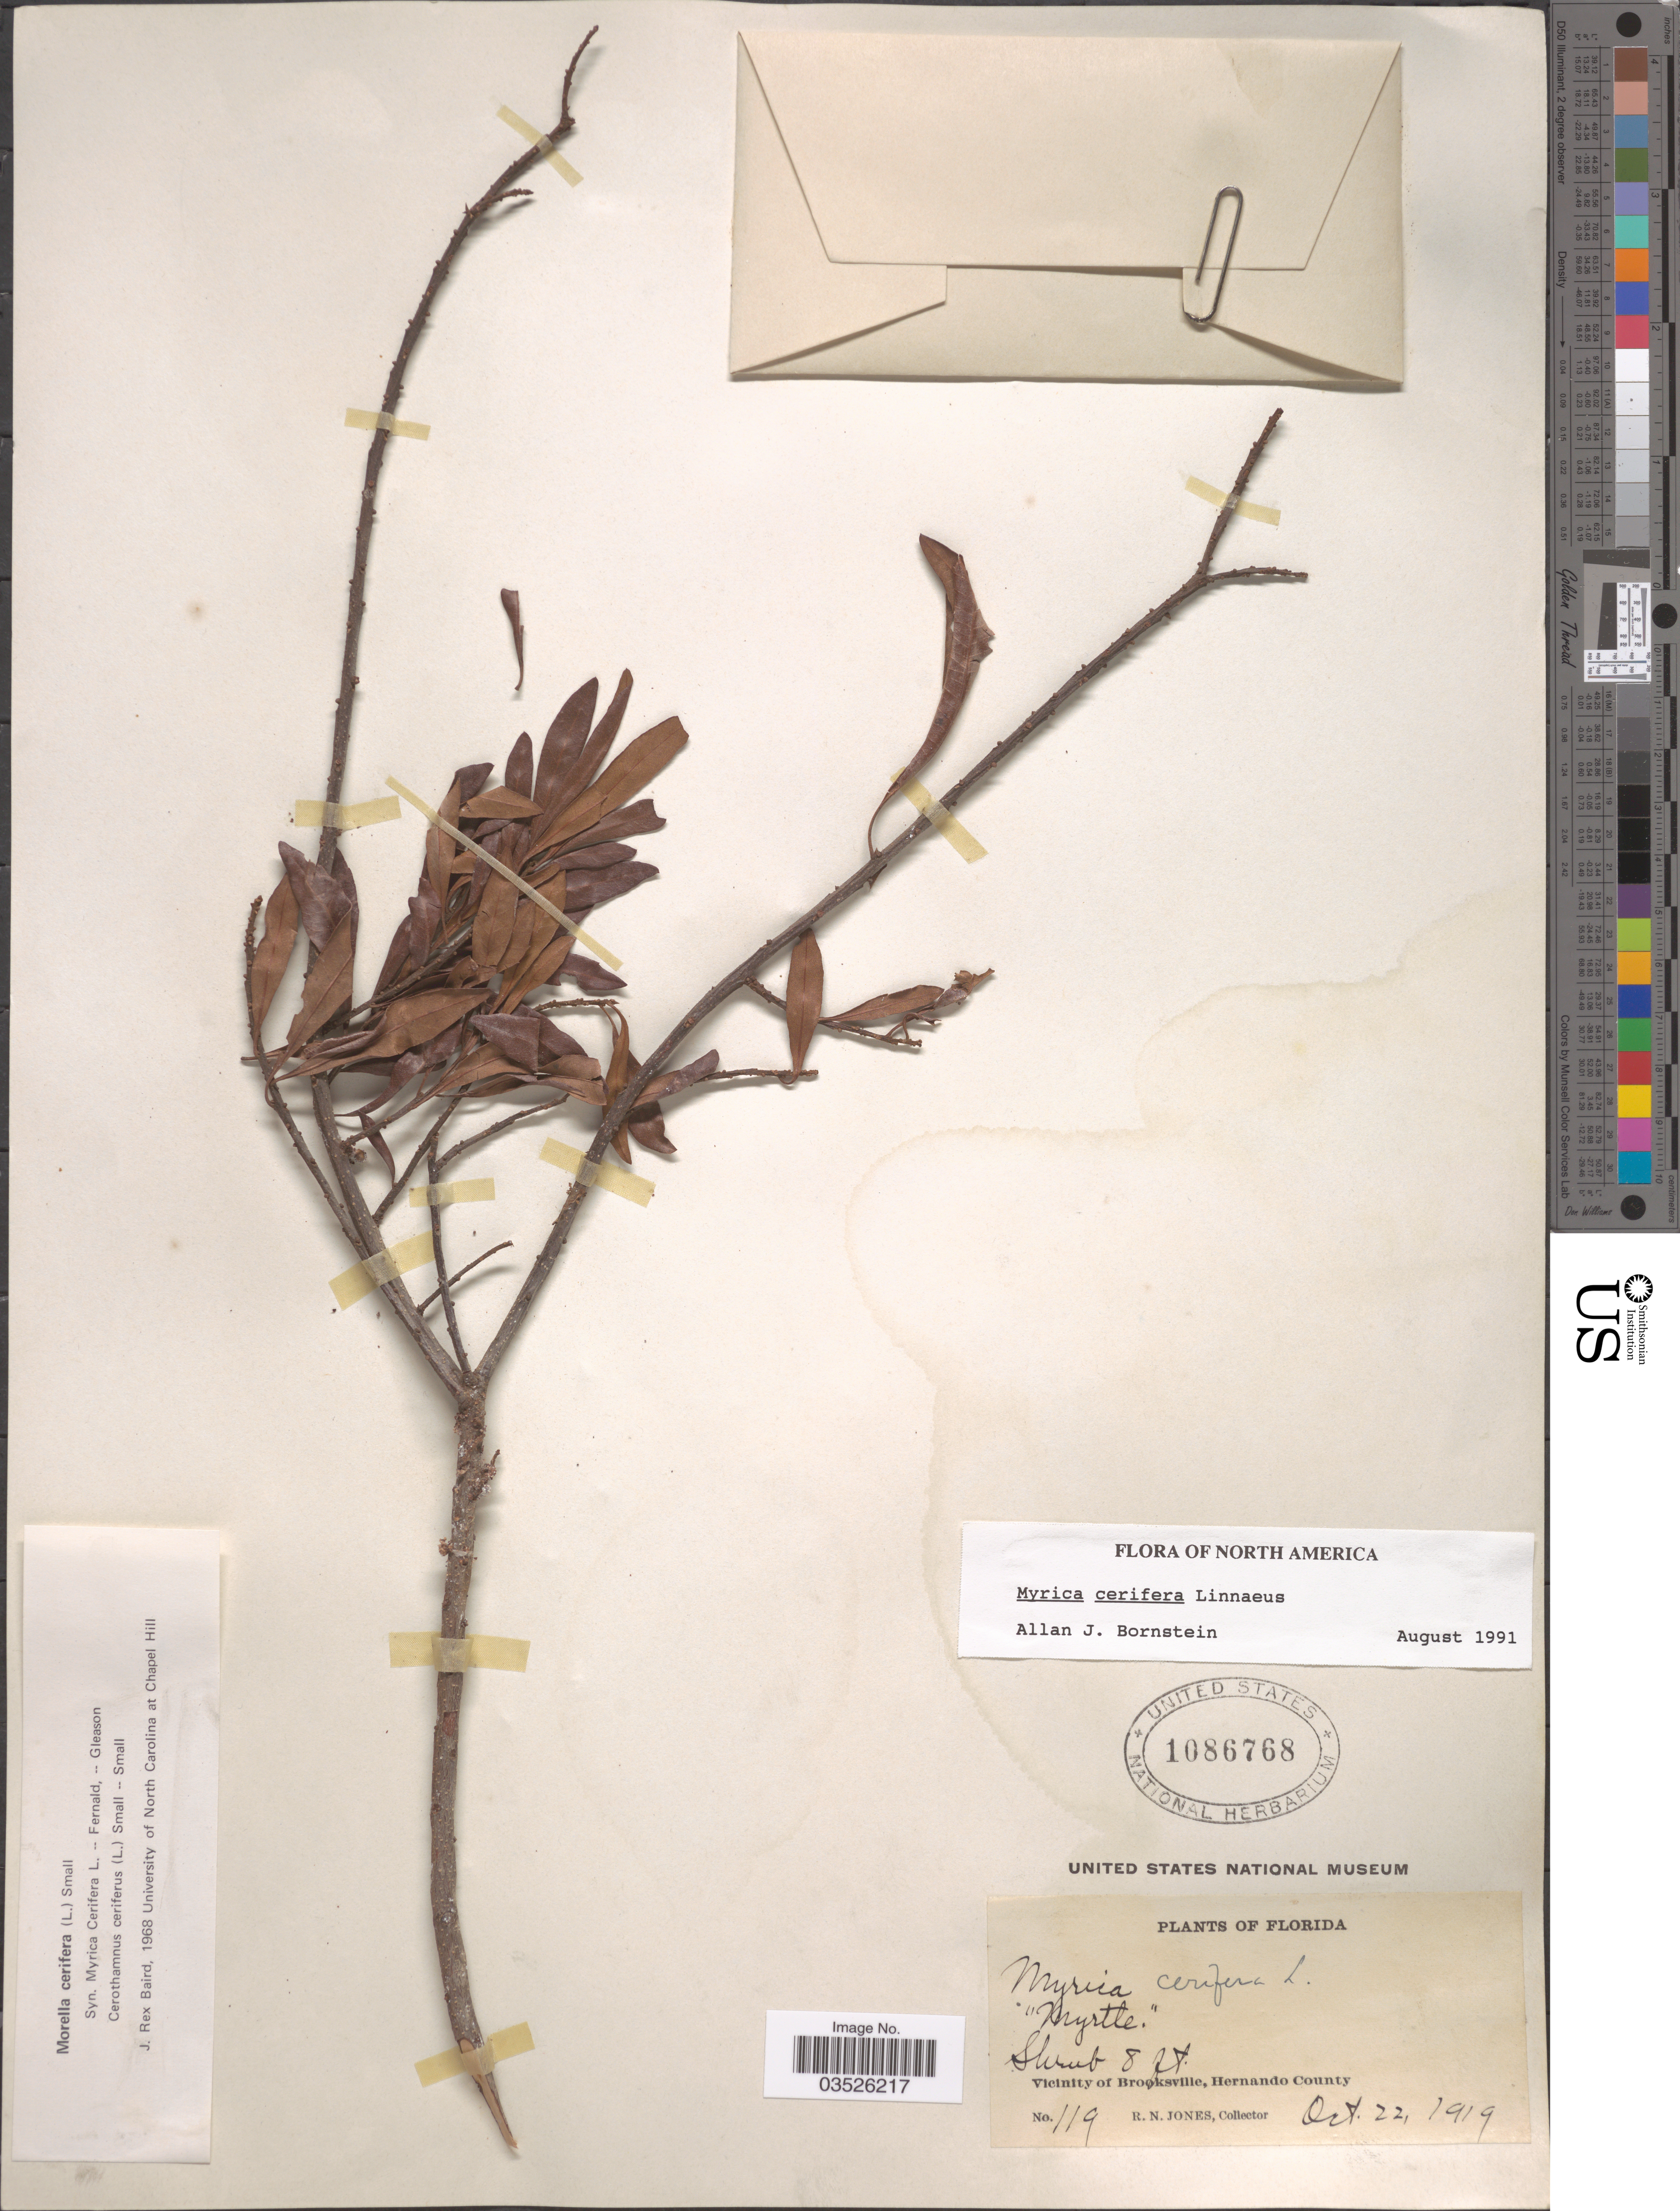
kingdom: Plantae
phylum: Tracheophyta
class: Magnoliopsida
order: Fagales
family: Myricaceae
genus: Morella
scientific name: Morella cerifera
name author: (L.) Small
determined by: Baird, James Rex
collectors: R. N. Jones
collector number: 119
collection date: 1919-10-22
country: United States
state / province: Florida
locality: Vicinity of Brooksville, Hernando County.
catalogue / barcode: US 1086768